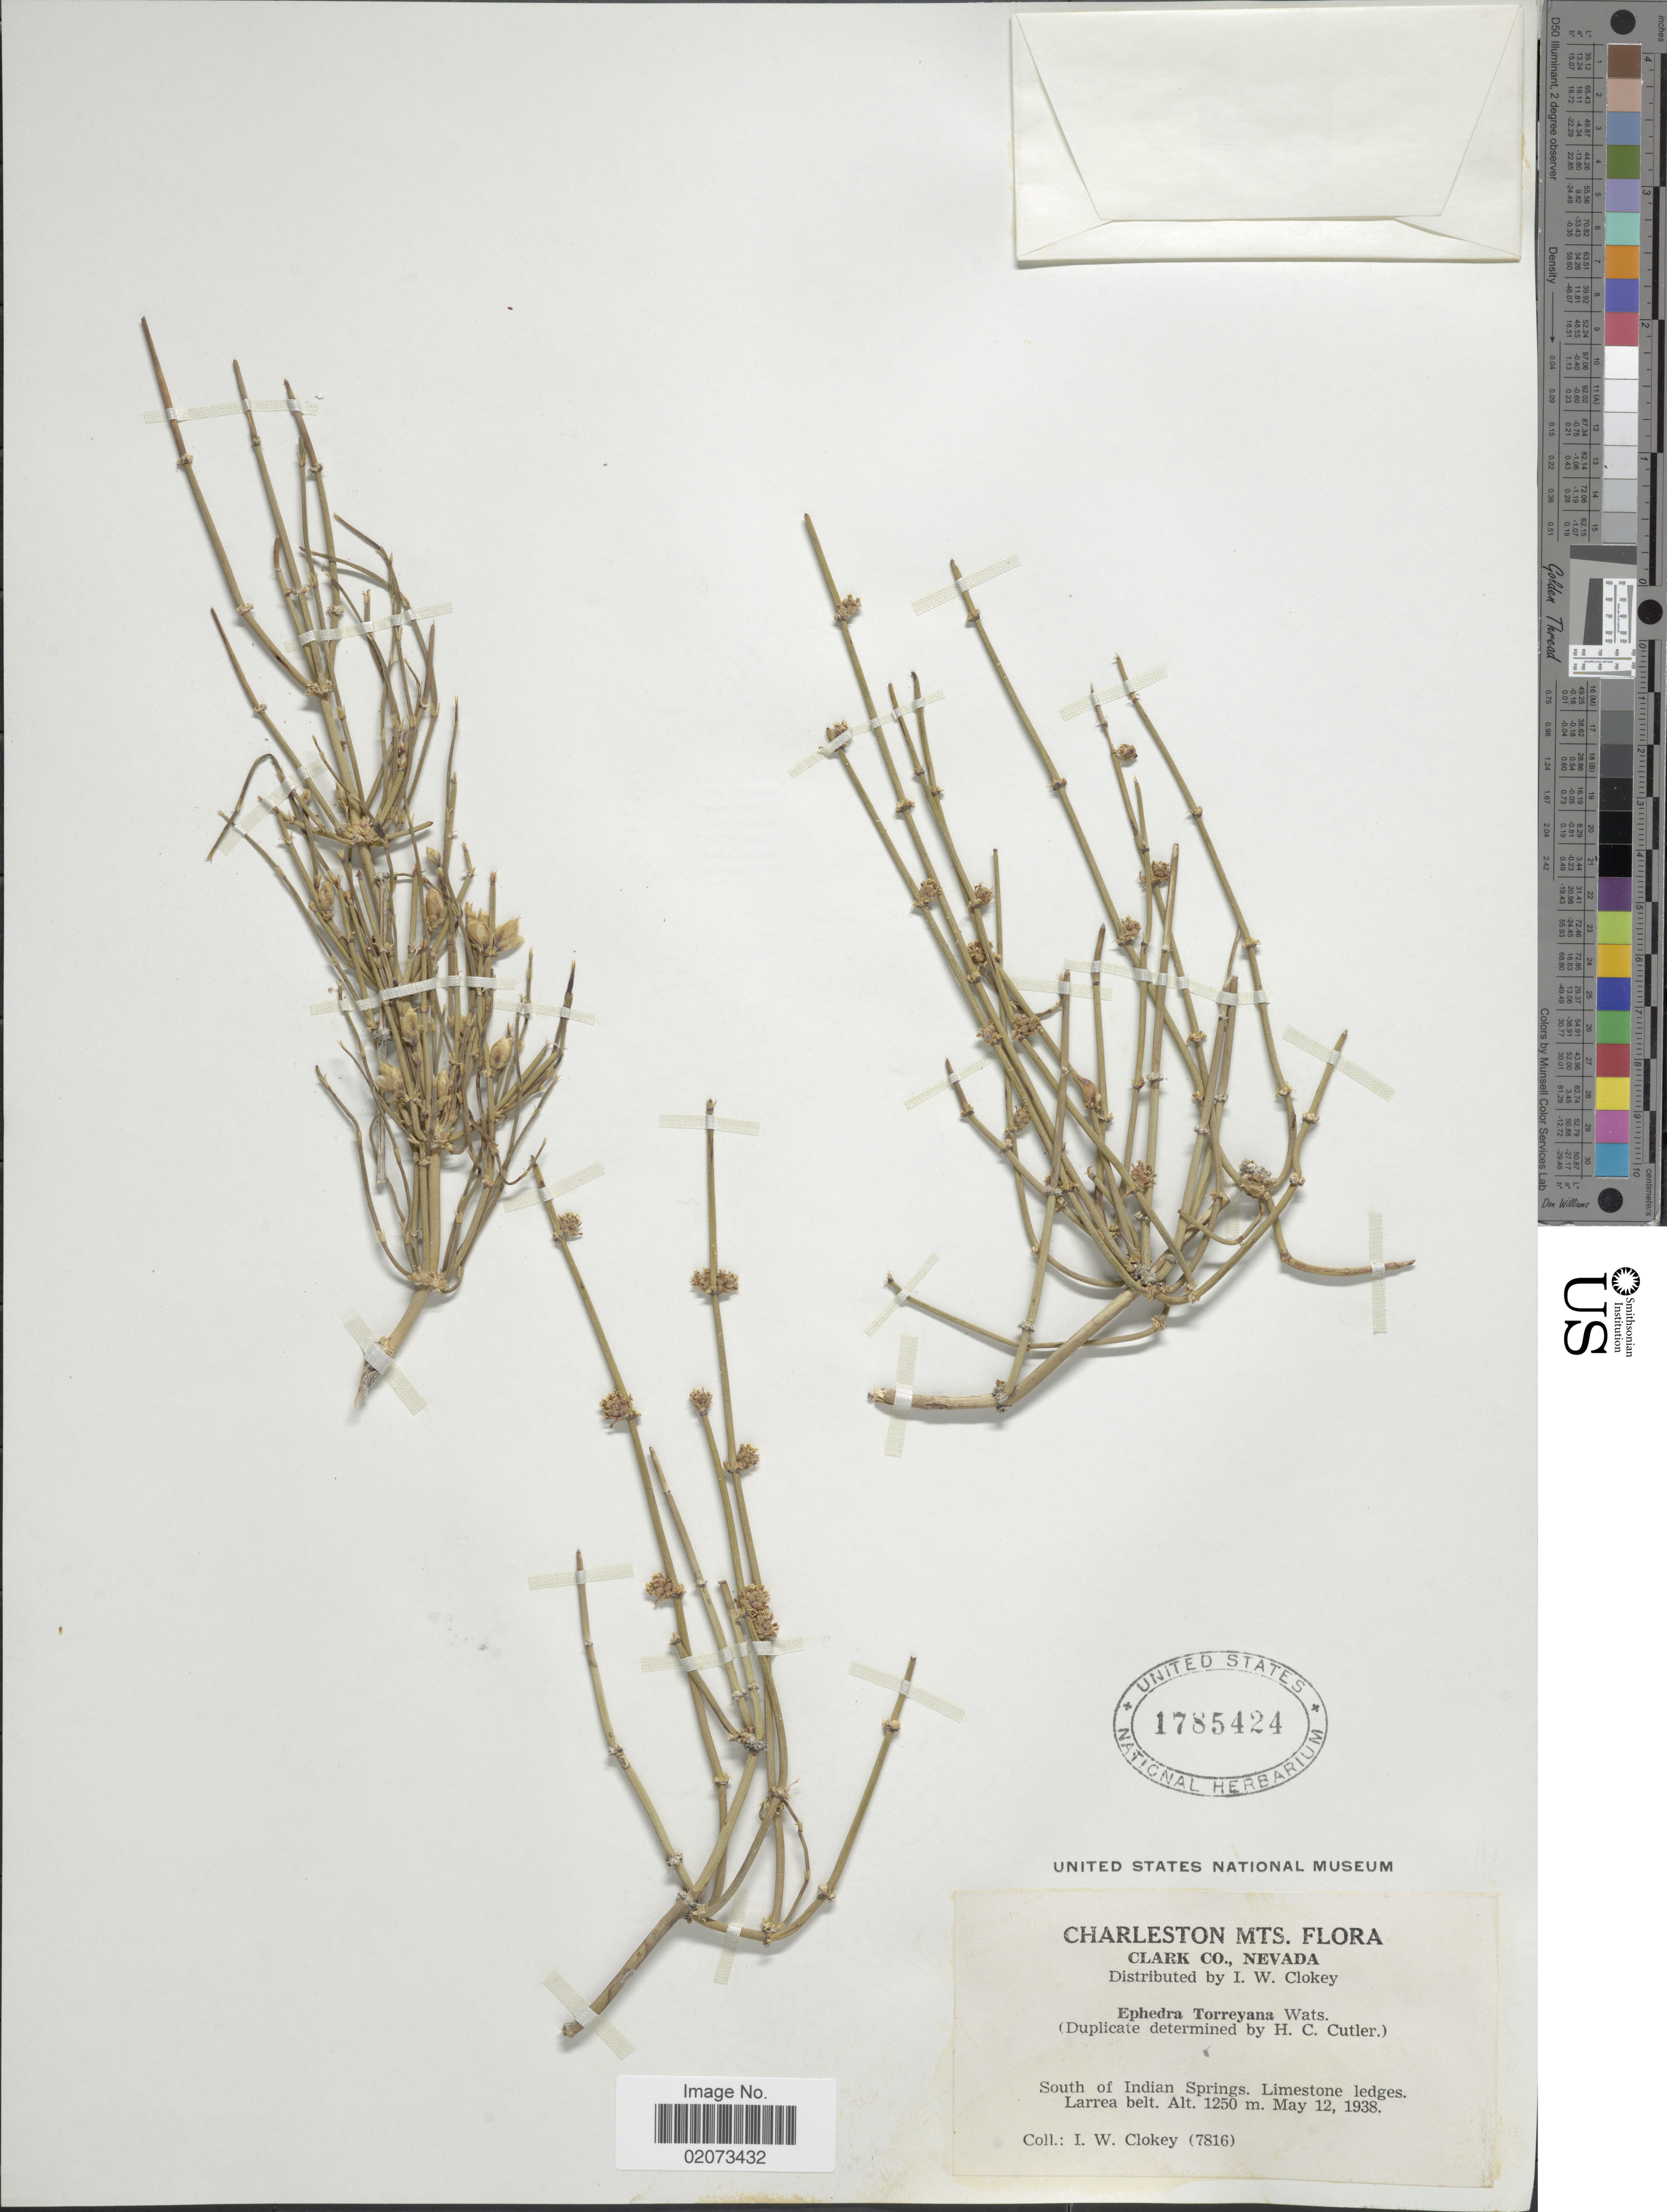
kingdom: Plantae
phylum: Tracheophyta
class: Gnetopsida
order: Ephedrales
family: Ephedraceae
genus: Ephedra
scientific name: Ephedra torreyana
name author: S. Watson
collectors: I. W. Clokey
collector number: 7816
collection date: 1938-05-12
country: United States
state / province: Nevada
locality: Charleston Mts. South of Indan Springs. Limestone ledges Larrea belt.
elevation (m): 1250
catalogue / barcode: US 1785424